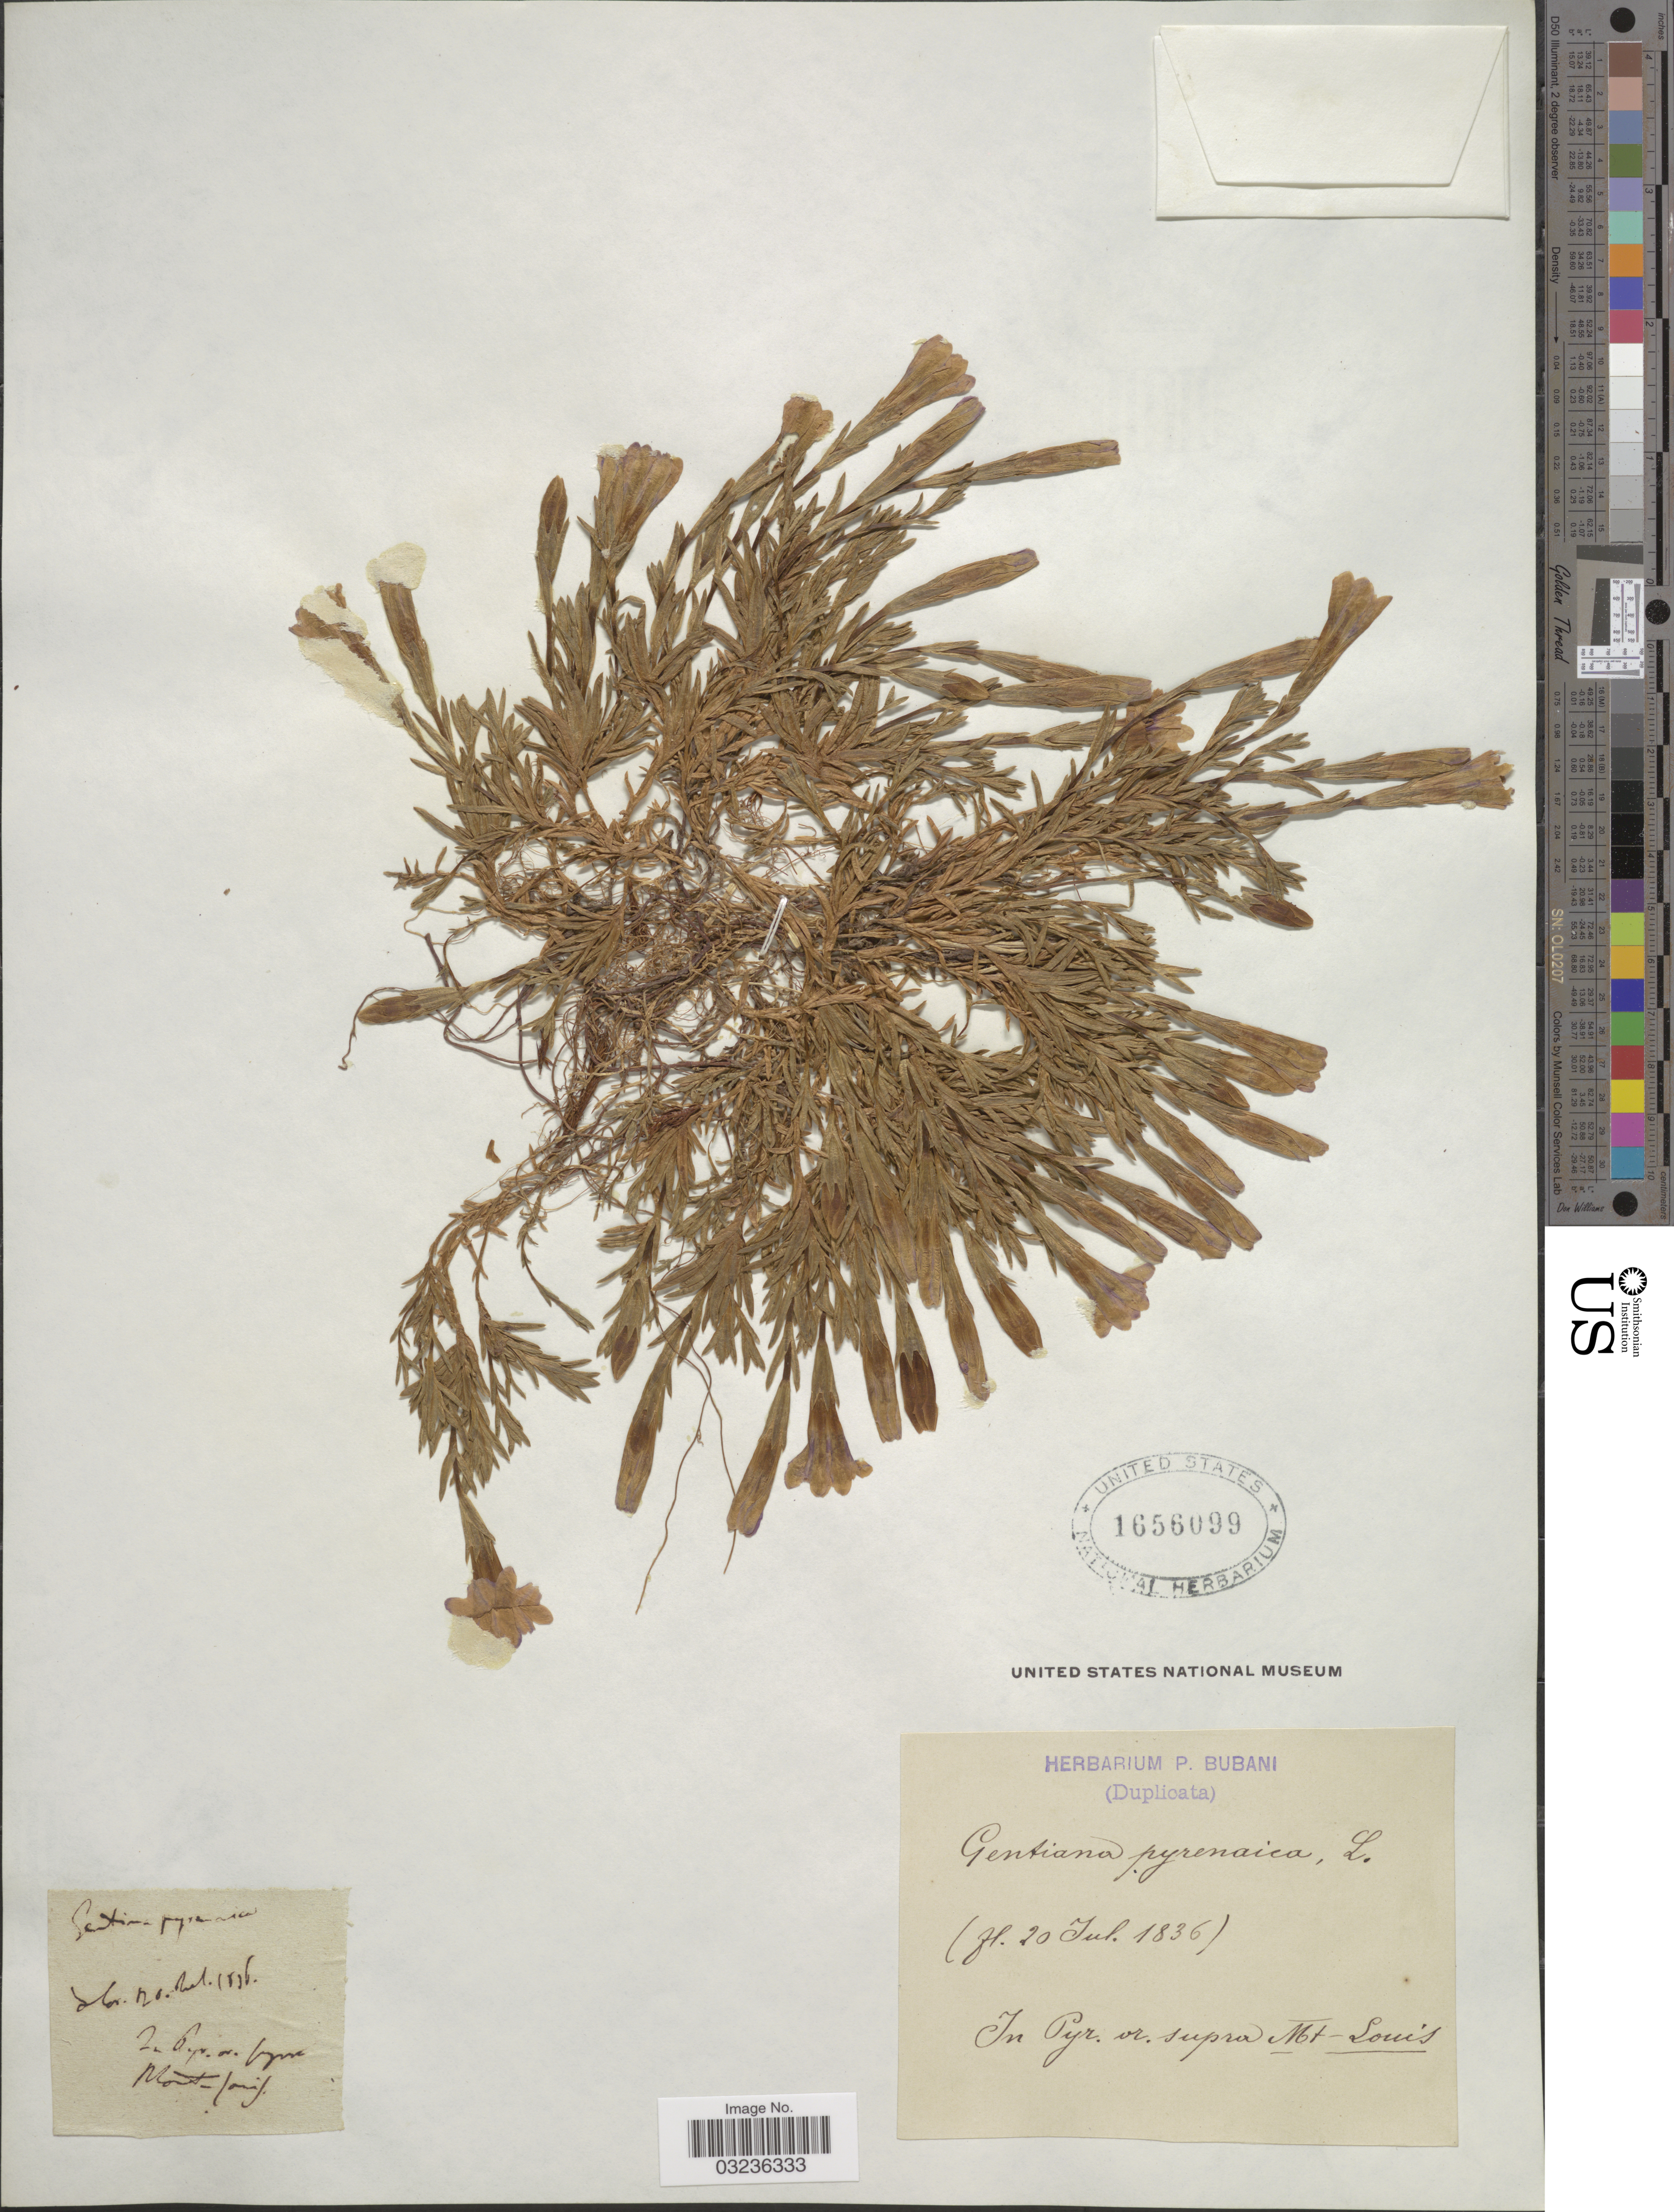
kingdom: Plantae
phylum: Tracheophyta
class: Magnoliopsida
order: Gentianales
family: Gentianaceae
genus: Gentiana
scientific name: Gentiana pyrenaica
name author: L.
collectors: ex herb. P. Bubani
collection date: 1836-07-20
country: France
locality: In Pyr. or. supra Mt-Louis.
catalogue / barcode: US 1656099